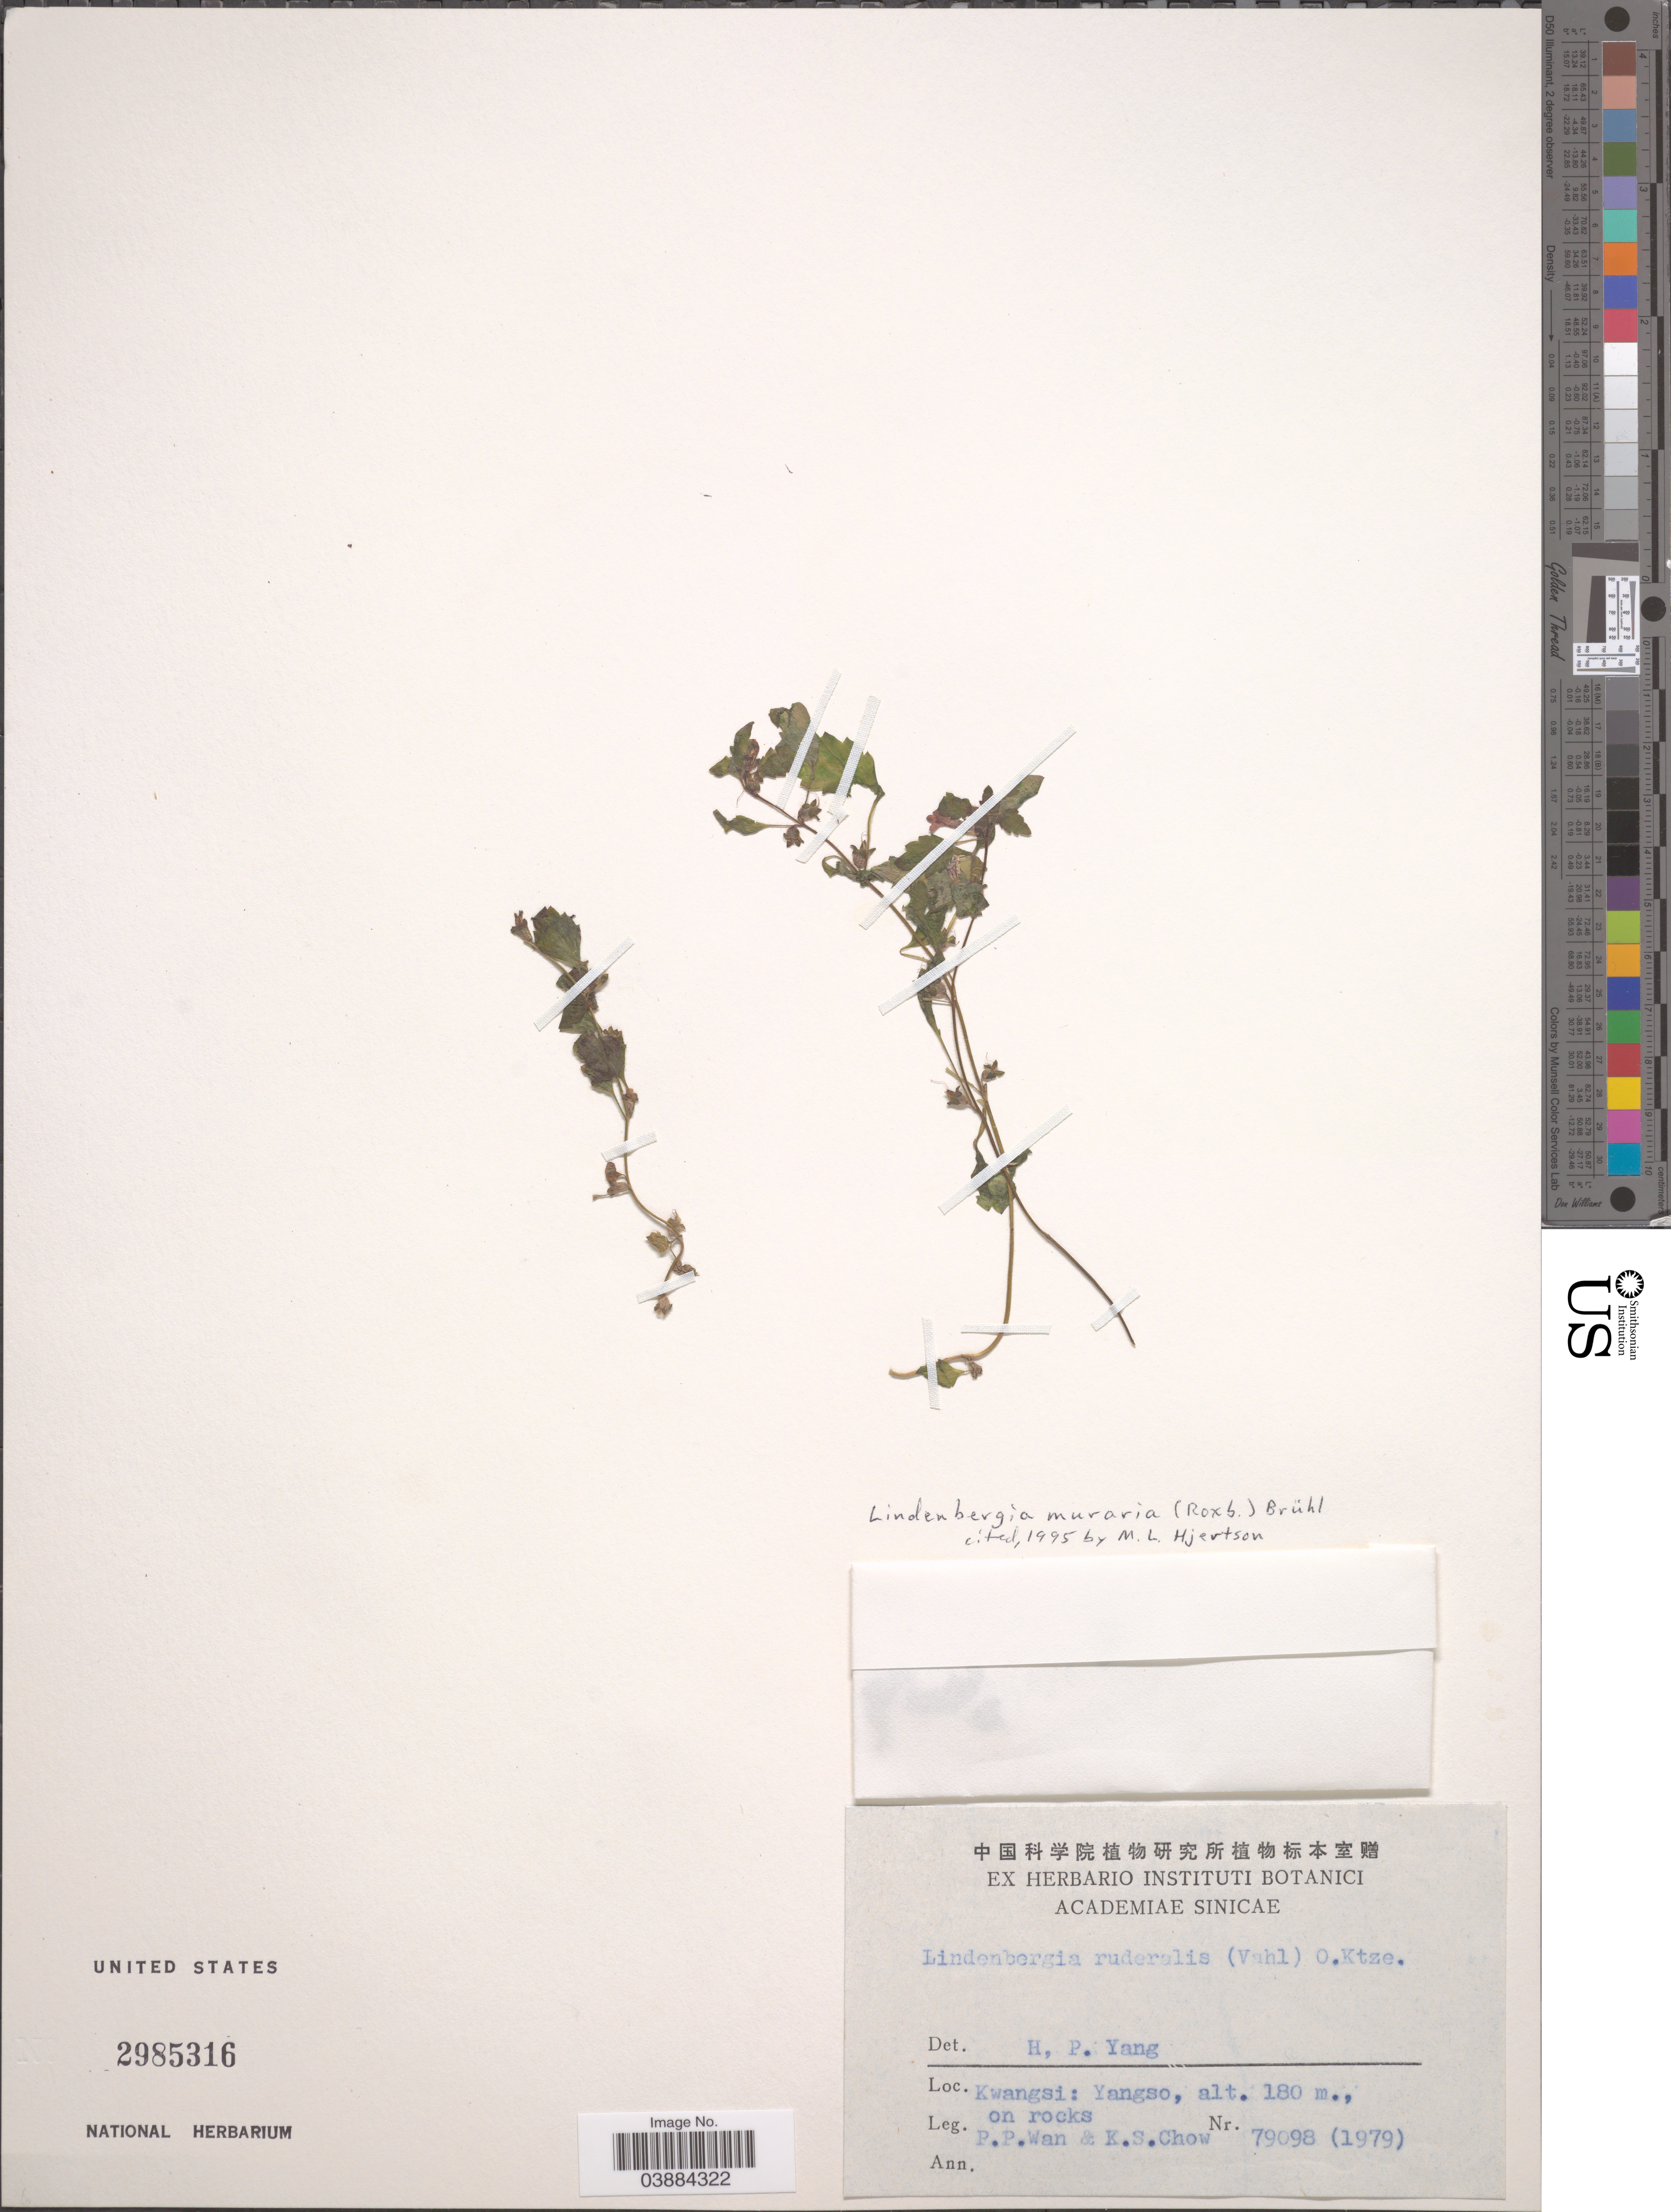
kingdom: Plantae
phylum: Tracheophyta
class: Magnoliopsida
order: Lamiales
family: Orobanchaceae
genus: Lindenbergia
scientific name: Lindenbergia muraria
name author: (Roxburgh ex D. Don) Brühl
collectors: P. Wan & K. S. Chow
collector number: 79098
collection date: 1979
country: China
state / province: Guangxi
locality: Kwangsi: Yangso.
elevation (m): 180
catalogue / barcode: US 2985316